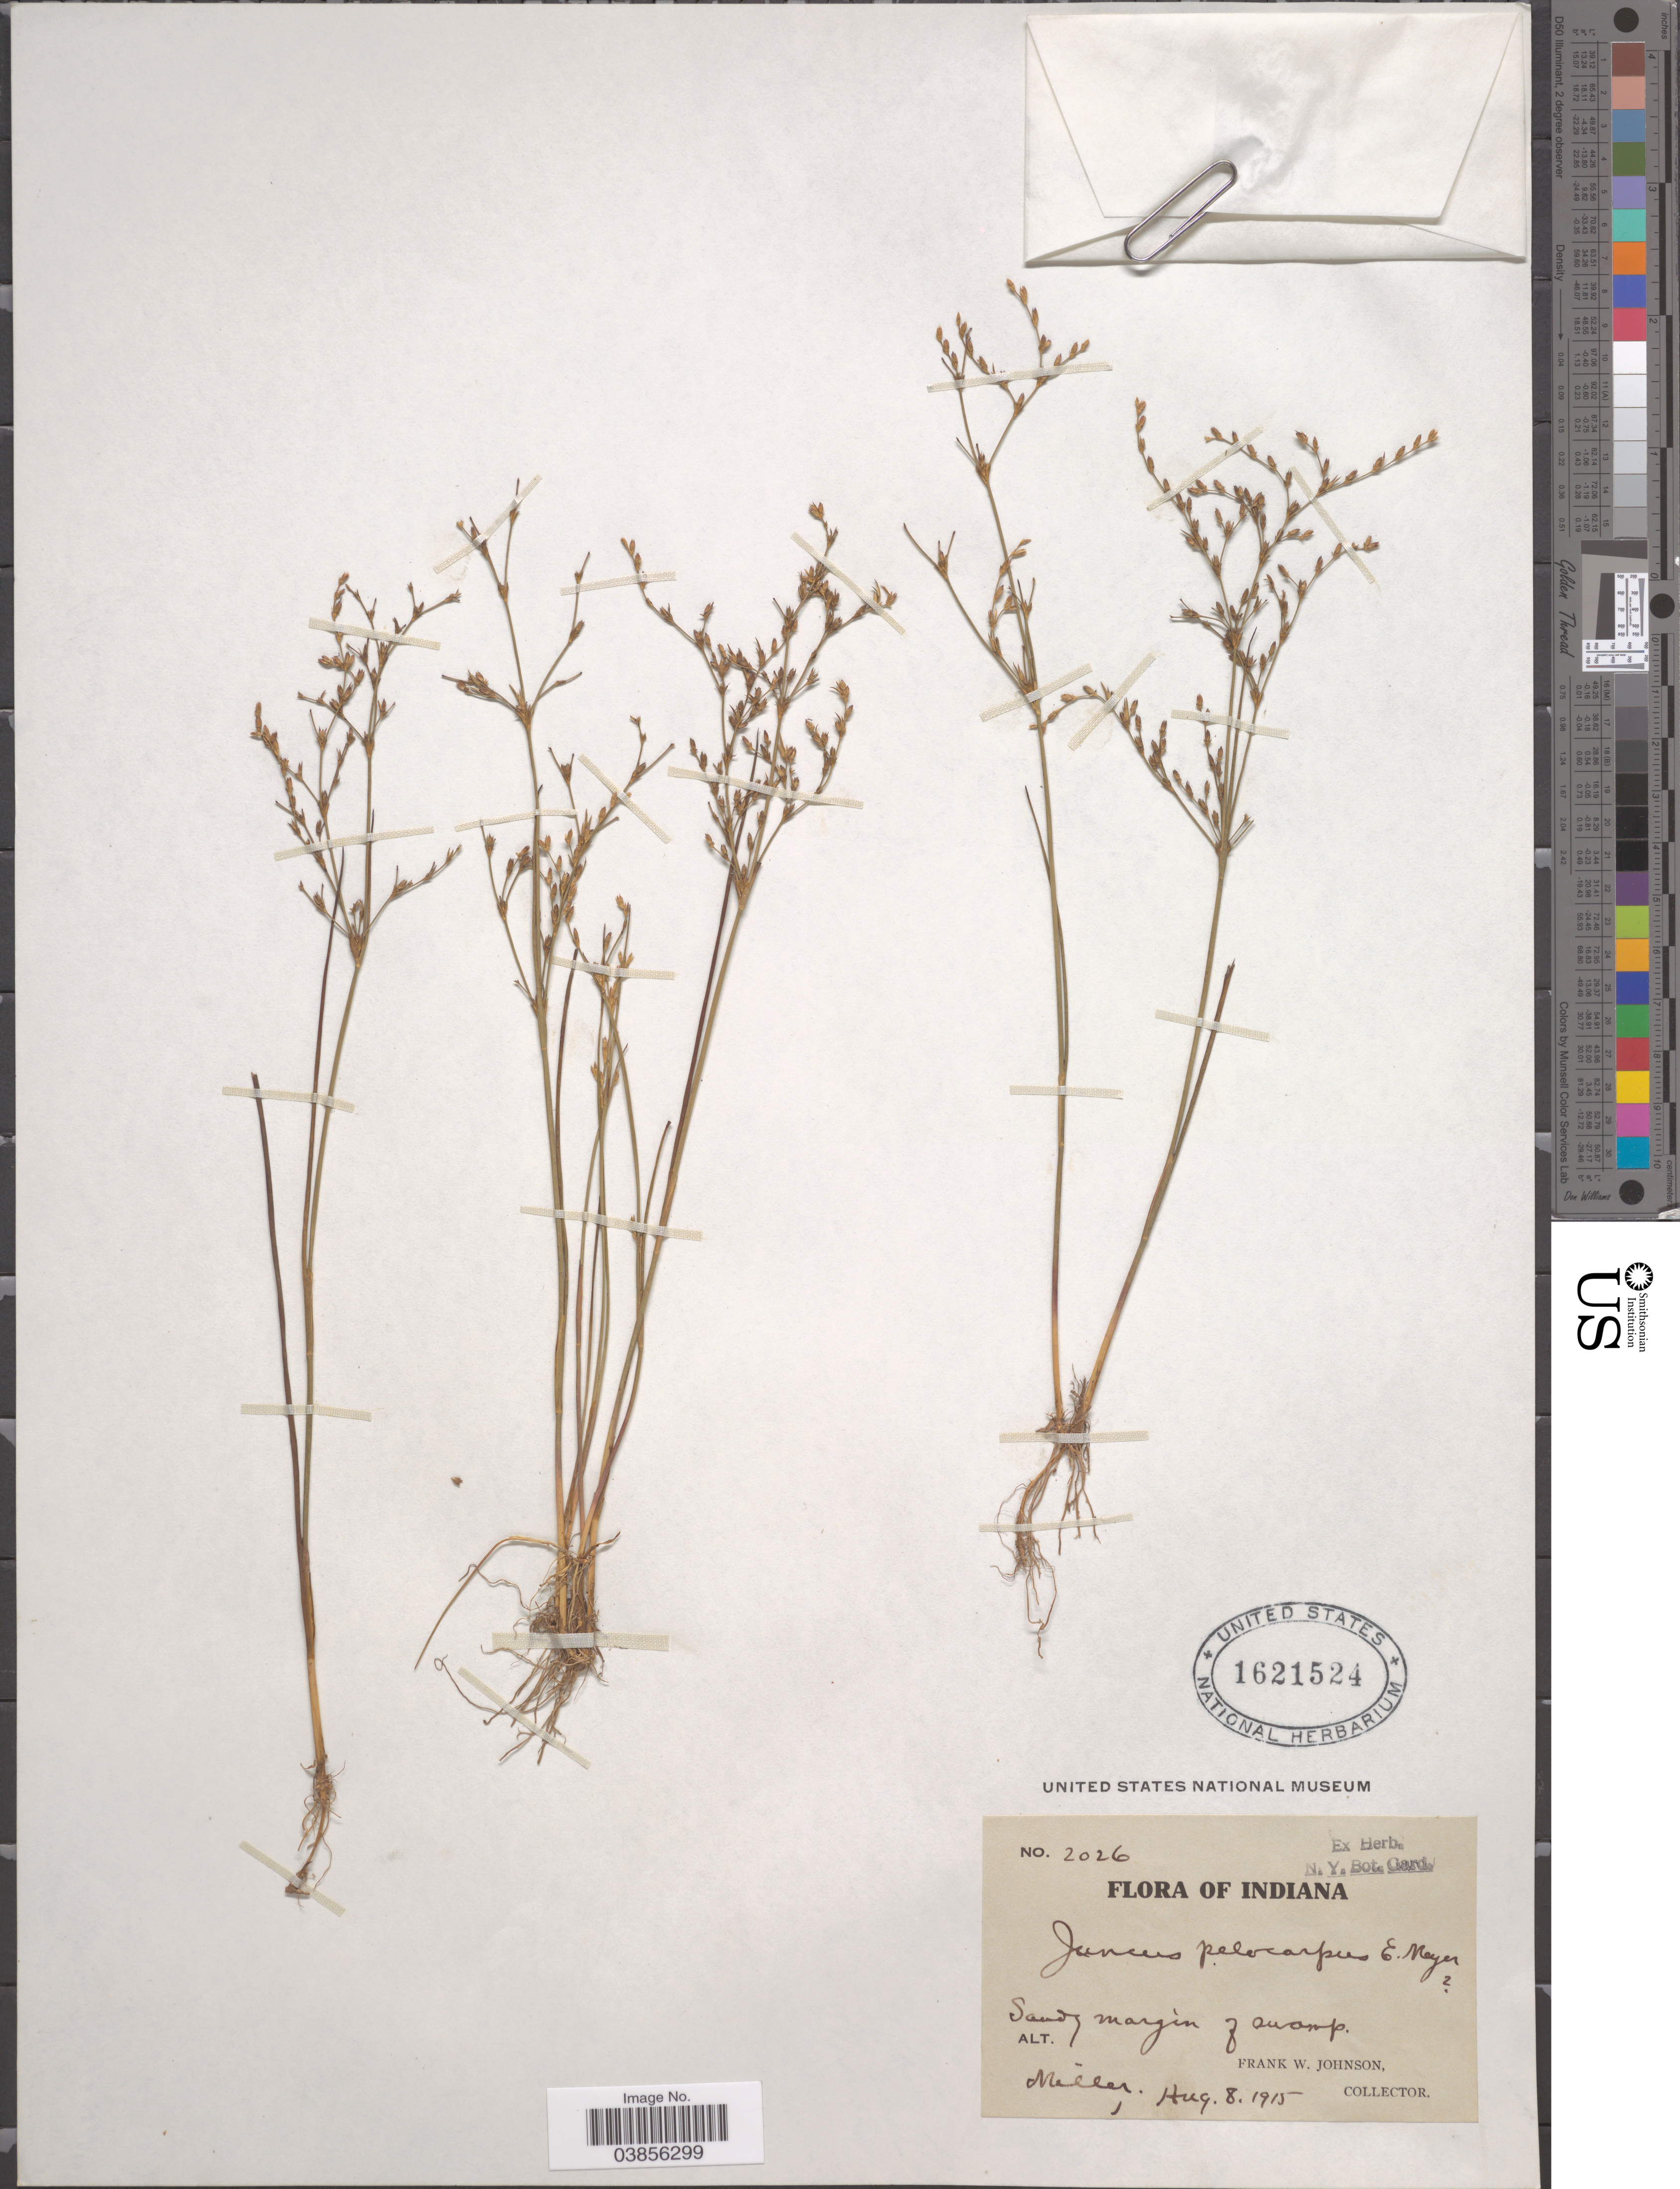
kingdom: Plantae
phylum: Tracheophyta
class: Liliopsida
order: Poales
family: Juncaceae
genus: Juncus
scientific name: Juncus pelocarpus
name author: E. Mey.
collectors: F. W. Johnson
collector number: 2026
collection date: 1915-08-08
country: United States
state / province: Indiana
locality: Miller.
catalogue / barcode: US 1621524